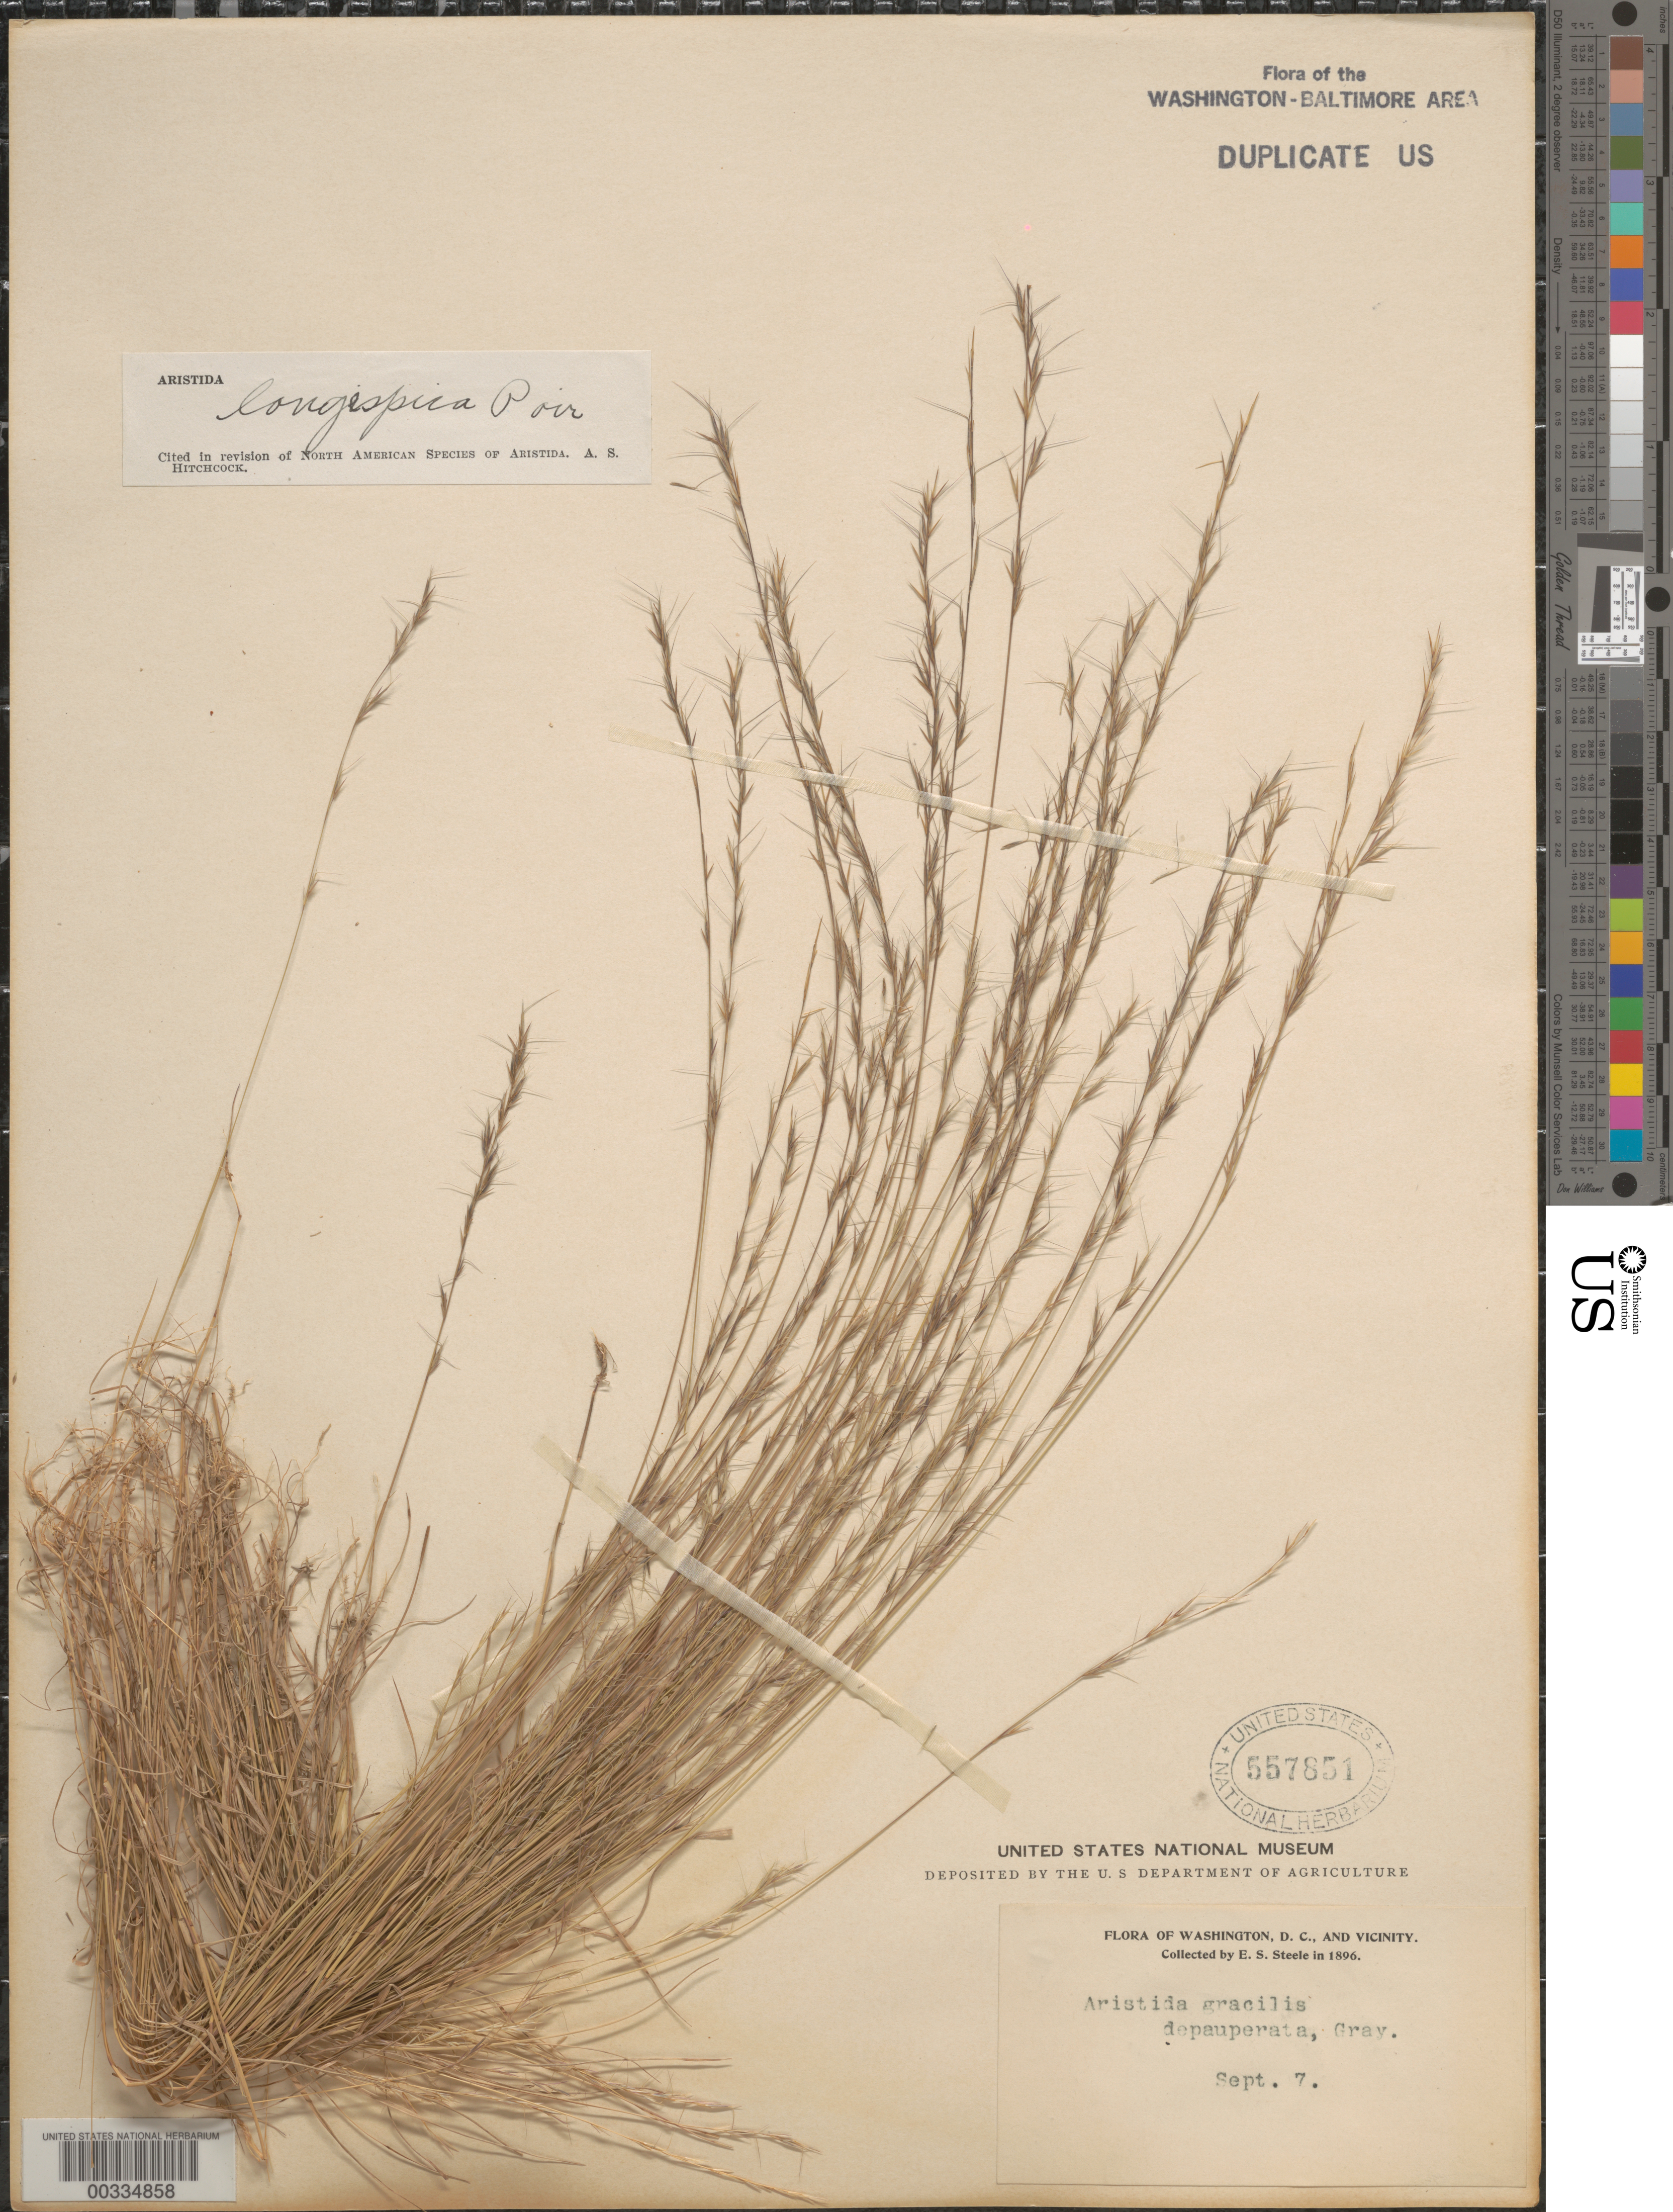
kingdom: Plantae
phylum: Tracheophyta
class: Liliopsida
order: Poales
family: Poaceae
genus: Aristida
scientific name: Aristida longespica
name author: Poir.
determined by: Hitchcock, Albert S.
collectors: E. Steele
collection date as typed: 07 Sep 1896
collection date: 1896-09-07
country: United States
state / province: District of Columbia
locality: Washington DC area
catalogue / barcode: US 557851